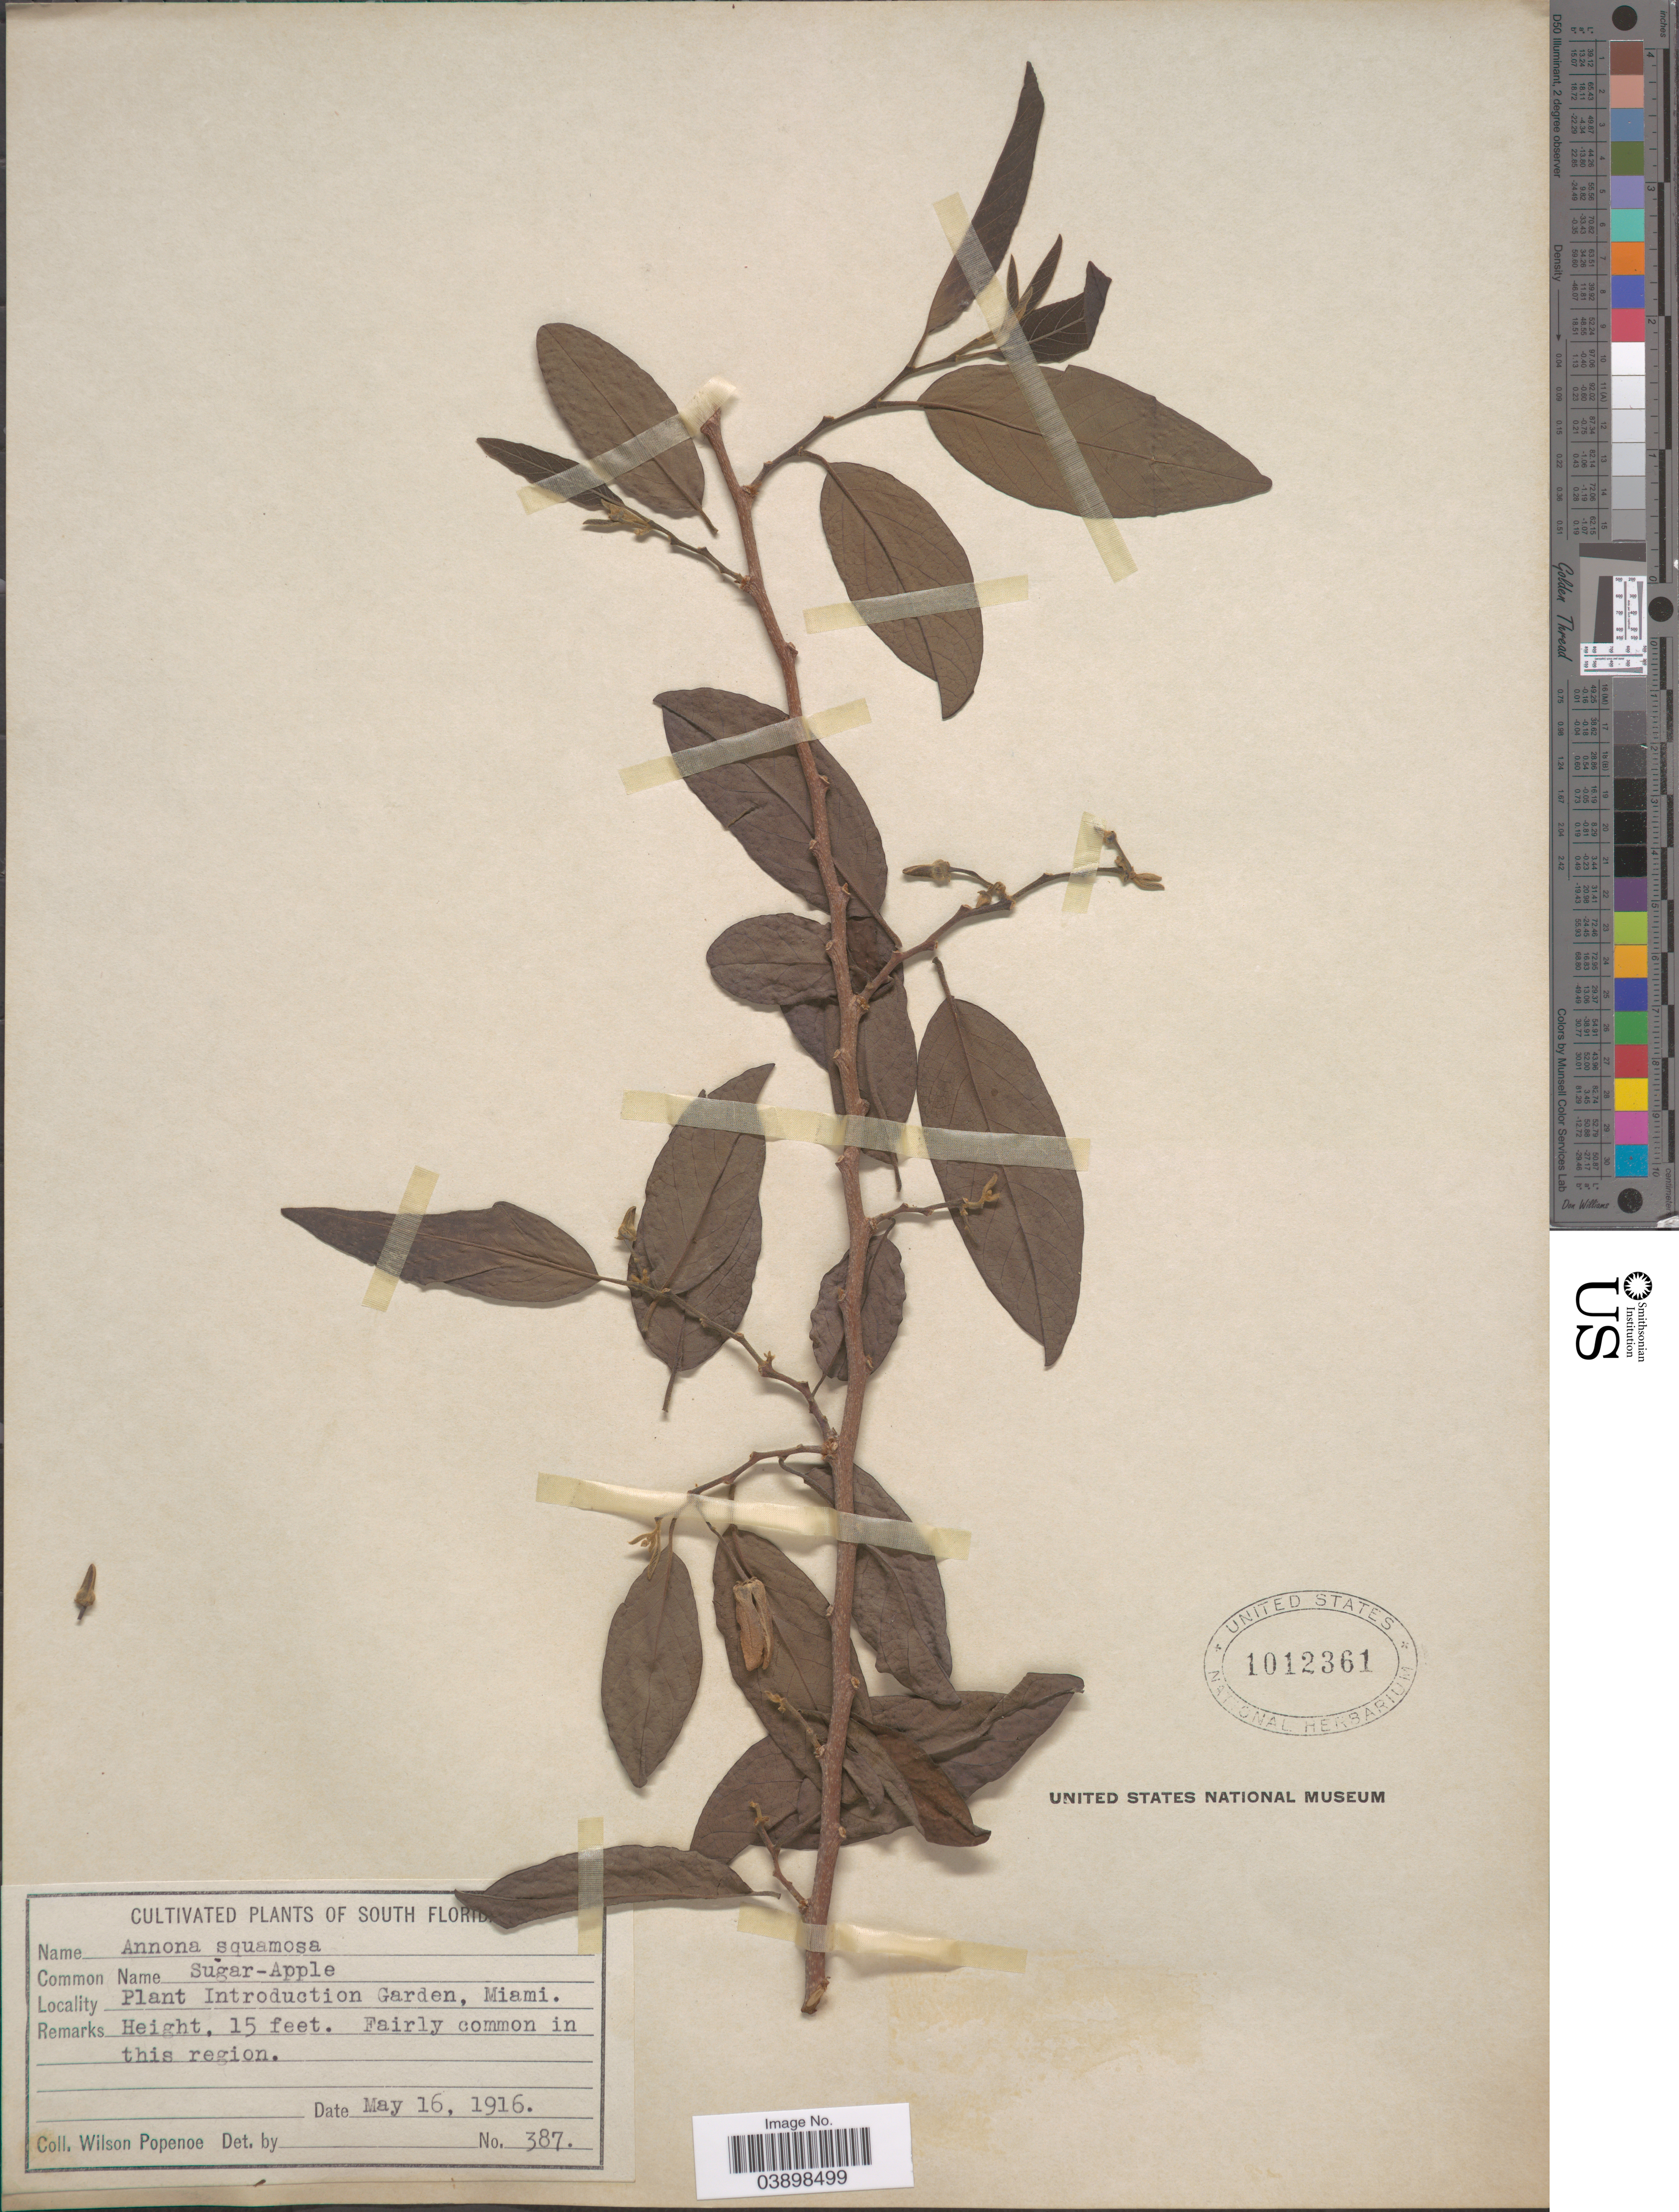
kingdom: Plantae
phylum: Tracheophyta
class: Magnoliopsida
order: Magnoliales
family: Annonaceae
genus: Annona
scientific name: Annona squamosa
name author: L.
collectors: F. Popenoe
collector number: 387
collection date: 1916-05-16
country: United States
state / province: Florida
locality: South Florida. Plant Introduction Garden, Miami.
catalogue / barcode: US 1012361